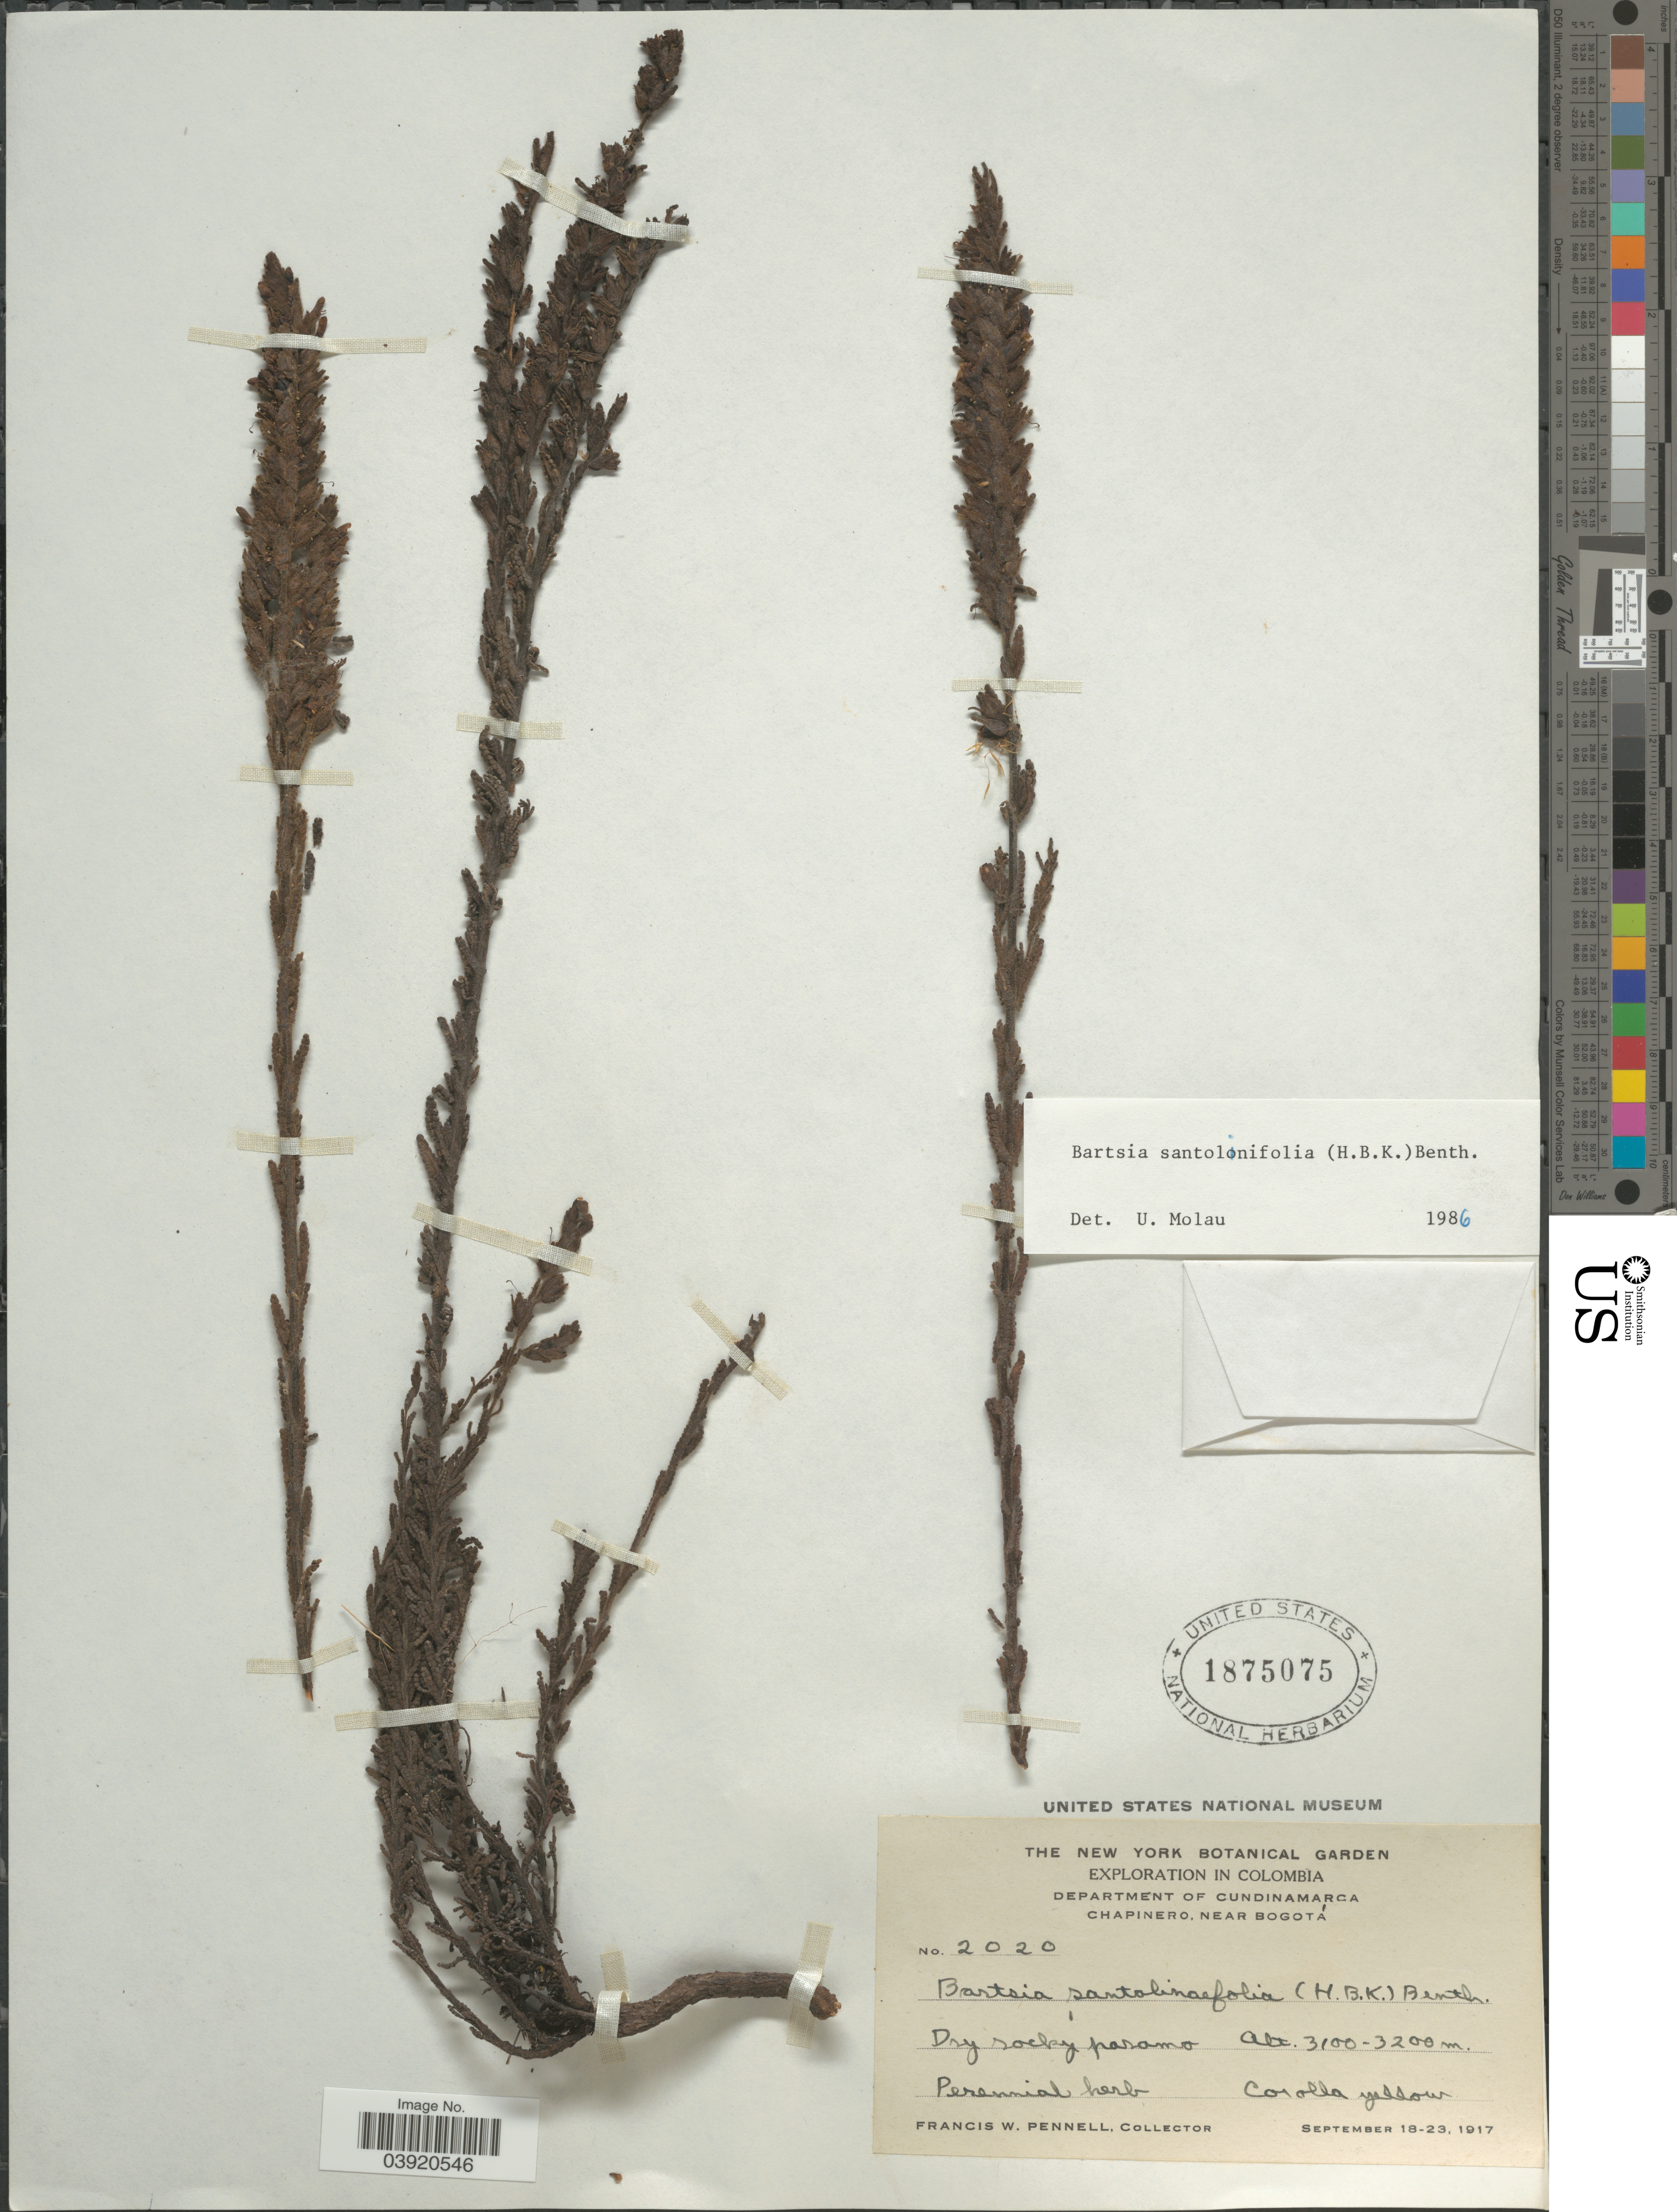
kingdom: Plantae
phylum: Tracheophyta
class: Magnoliopsida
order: Lamiales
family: Orobanchaceae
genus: Bartsia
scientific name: Bartsia santolinifolia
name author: (Kunth) Benth.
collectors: F. W. Pennell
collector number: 2020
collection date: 1917-09-18/1917-09-23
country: Colombia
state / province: Cundinamarca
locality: Department of Cundinamarca. Chapinero, near Bogotá.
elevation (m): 3100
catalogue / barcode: US 1875075